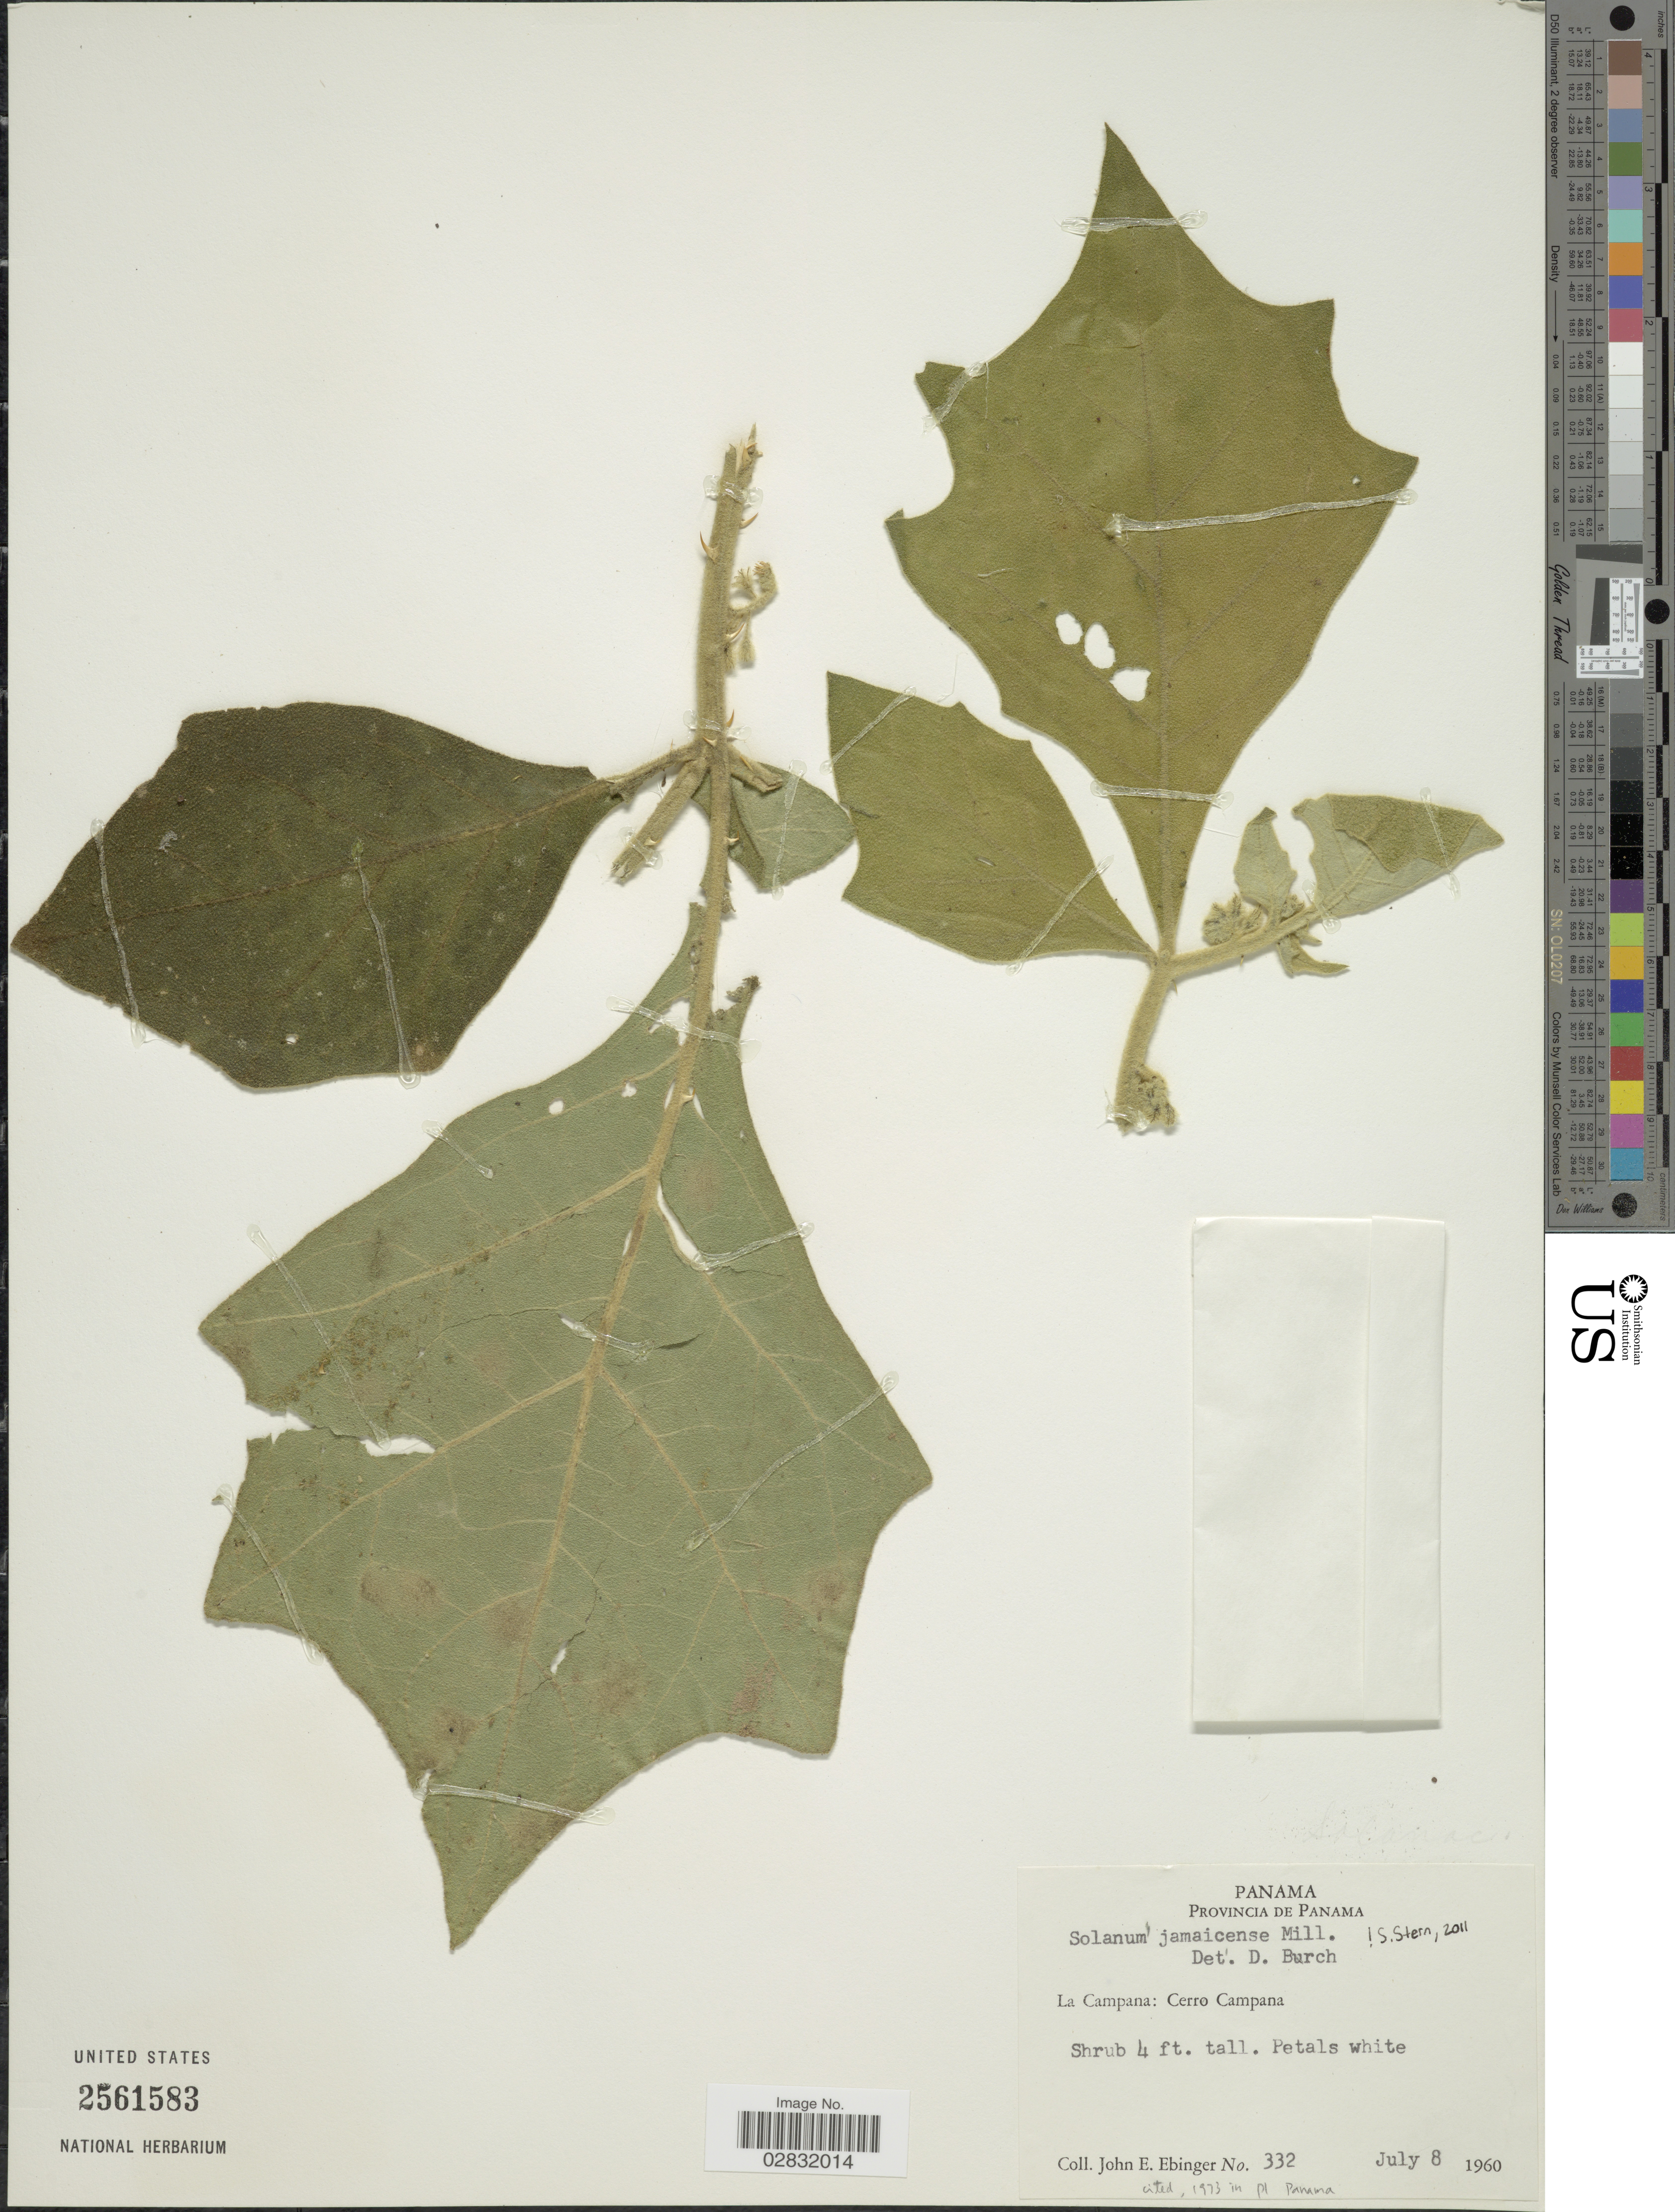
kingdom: Plantae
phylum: Tracheophyta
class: Magnoliopsida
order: Solanales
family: Solanaceae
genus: Solanum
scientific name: Solanum jamaicense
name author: Mill.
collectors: J. Ebinger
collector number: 332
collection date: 1960-07-08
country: Panama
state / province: Panamá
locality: Provincia de Panama. La Campana: Cerro Campana.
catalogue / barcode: US 2561583